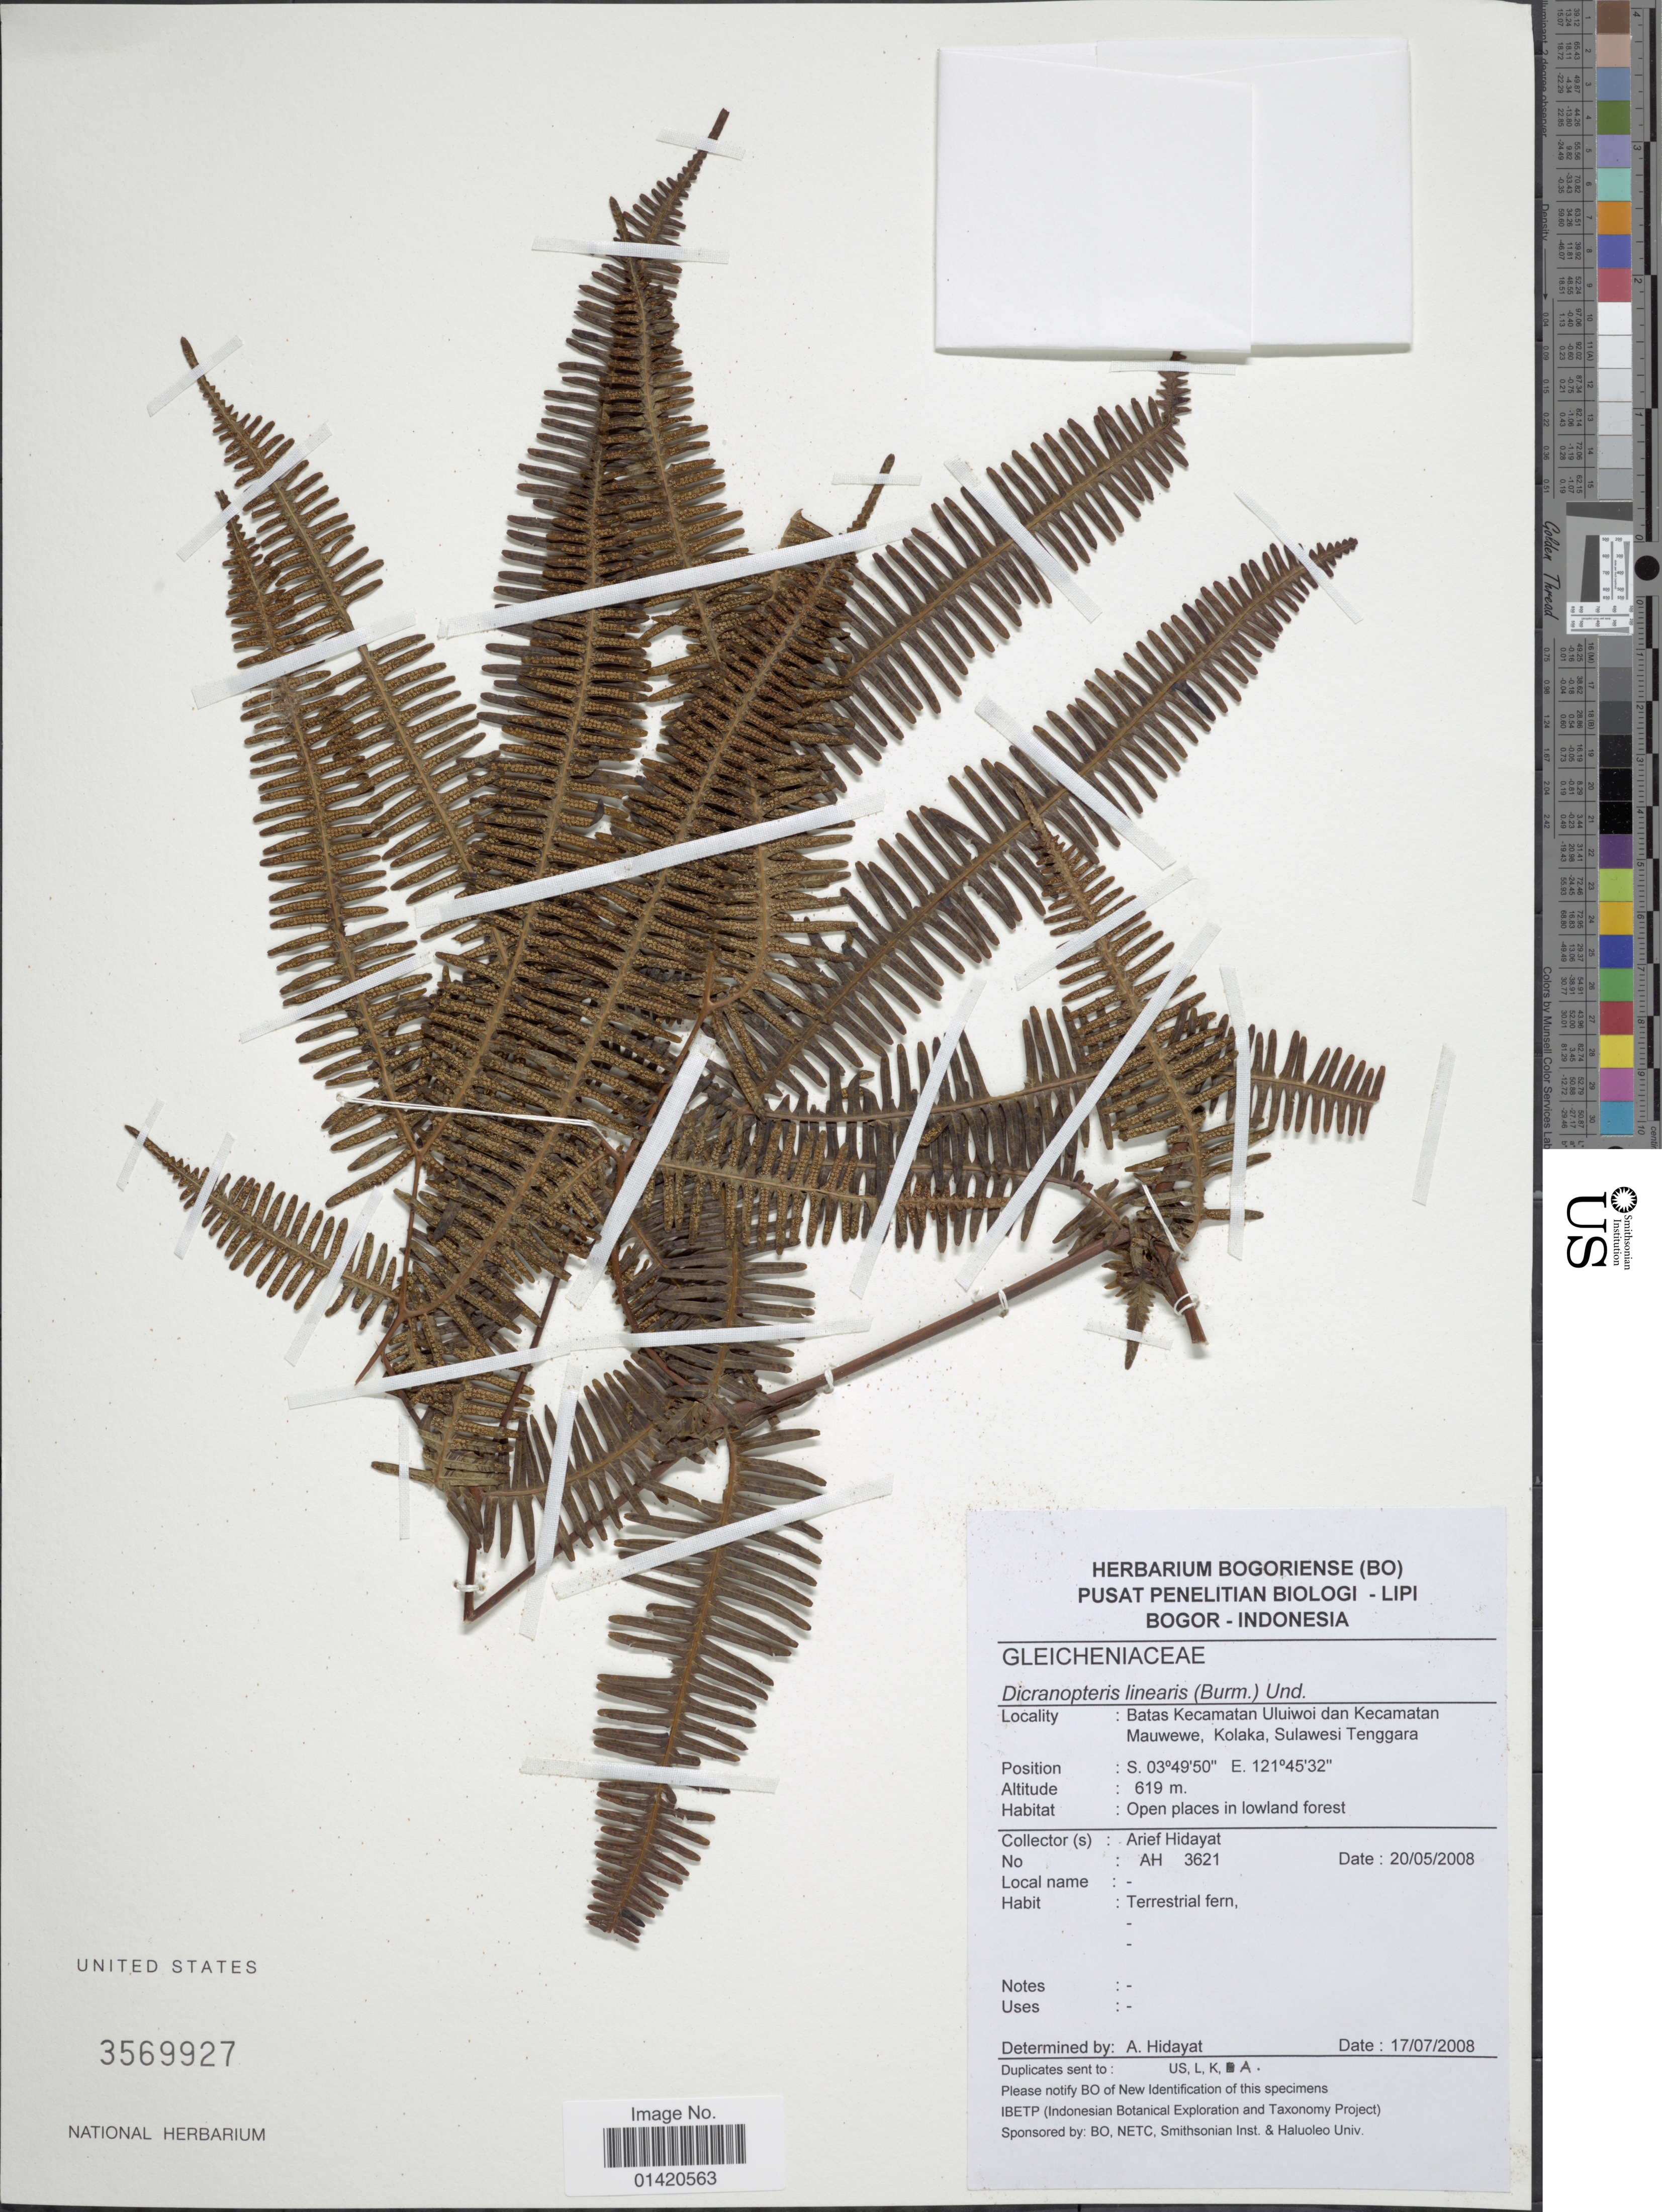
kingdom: Plantae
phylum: Tracheophyta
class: Polypodiopsida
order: Gleicheniales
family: Gleicheniaceae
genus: Dicranopteris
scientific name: Dicranopteris linearis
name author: (Burm. f.) Underw.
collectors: A. Hidayat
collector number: AH 3621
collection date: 2008-05-20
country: Indonesia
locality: Batas Kecamatan Uluiwoi dan Kecamatan Mauwewe, Koloka, Sulawesi Tenggara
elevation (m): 619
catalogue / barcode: US 3569927